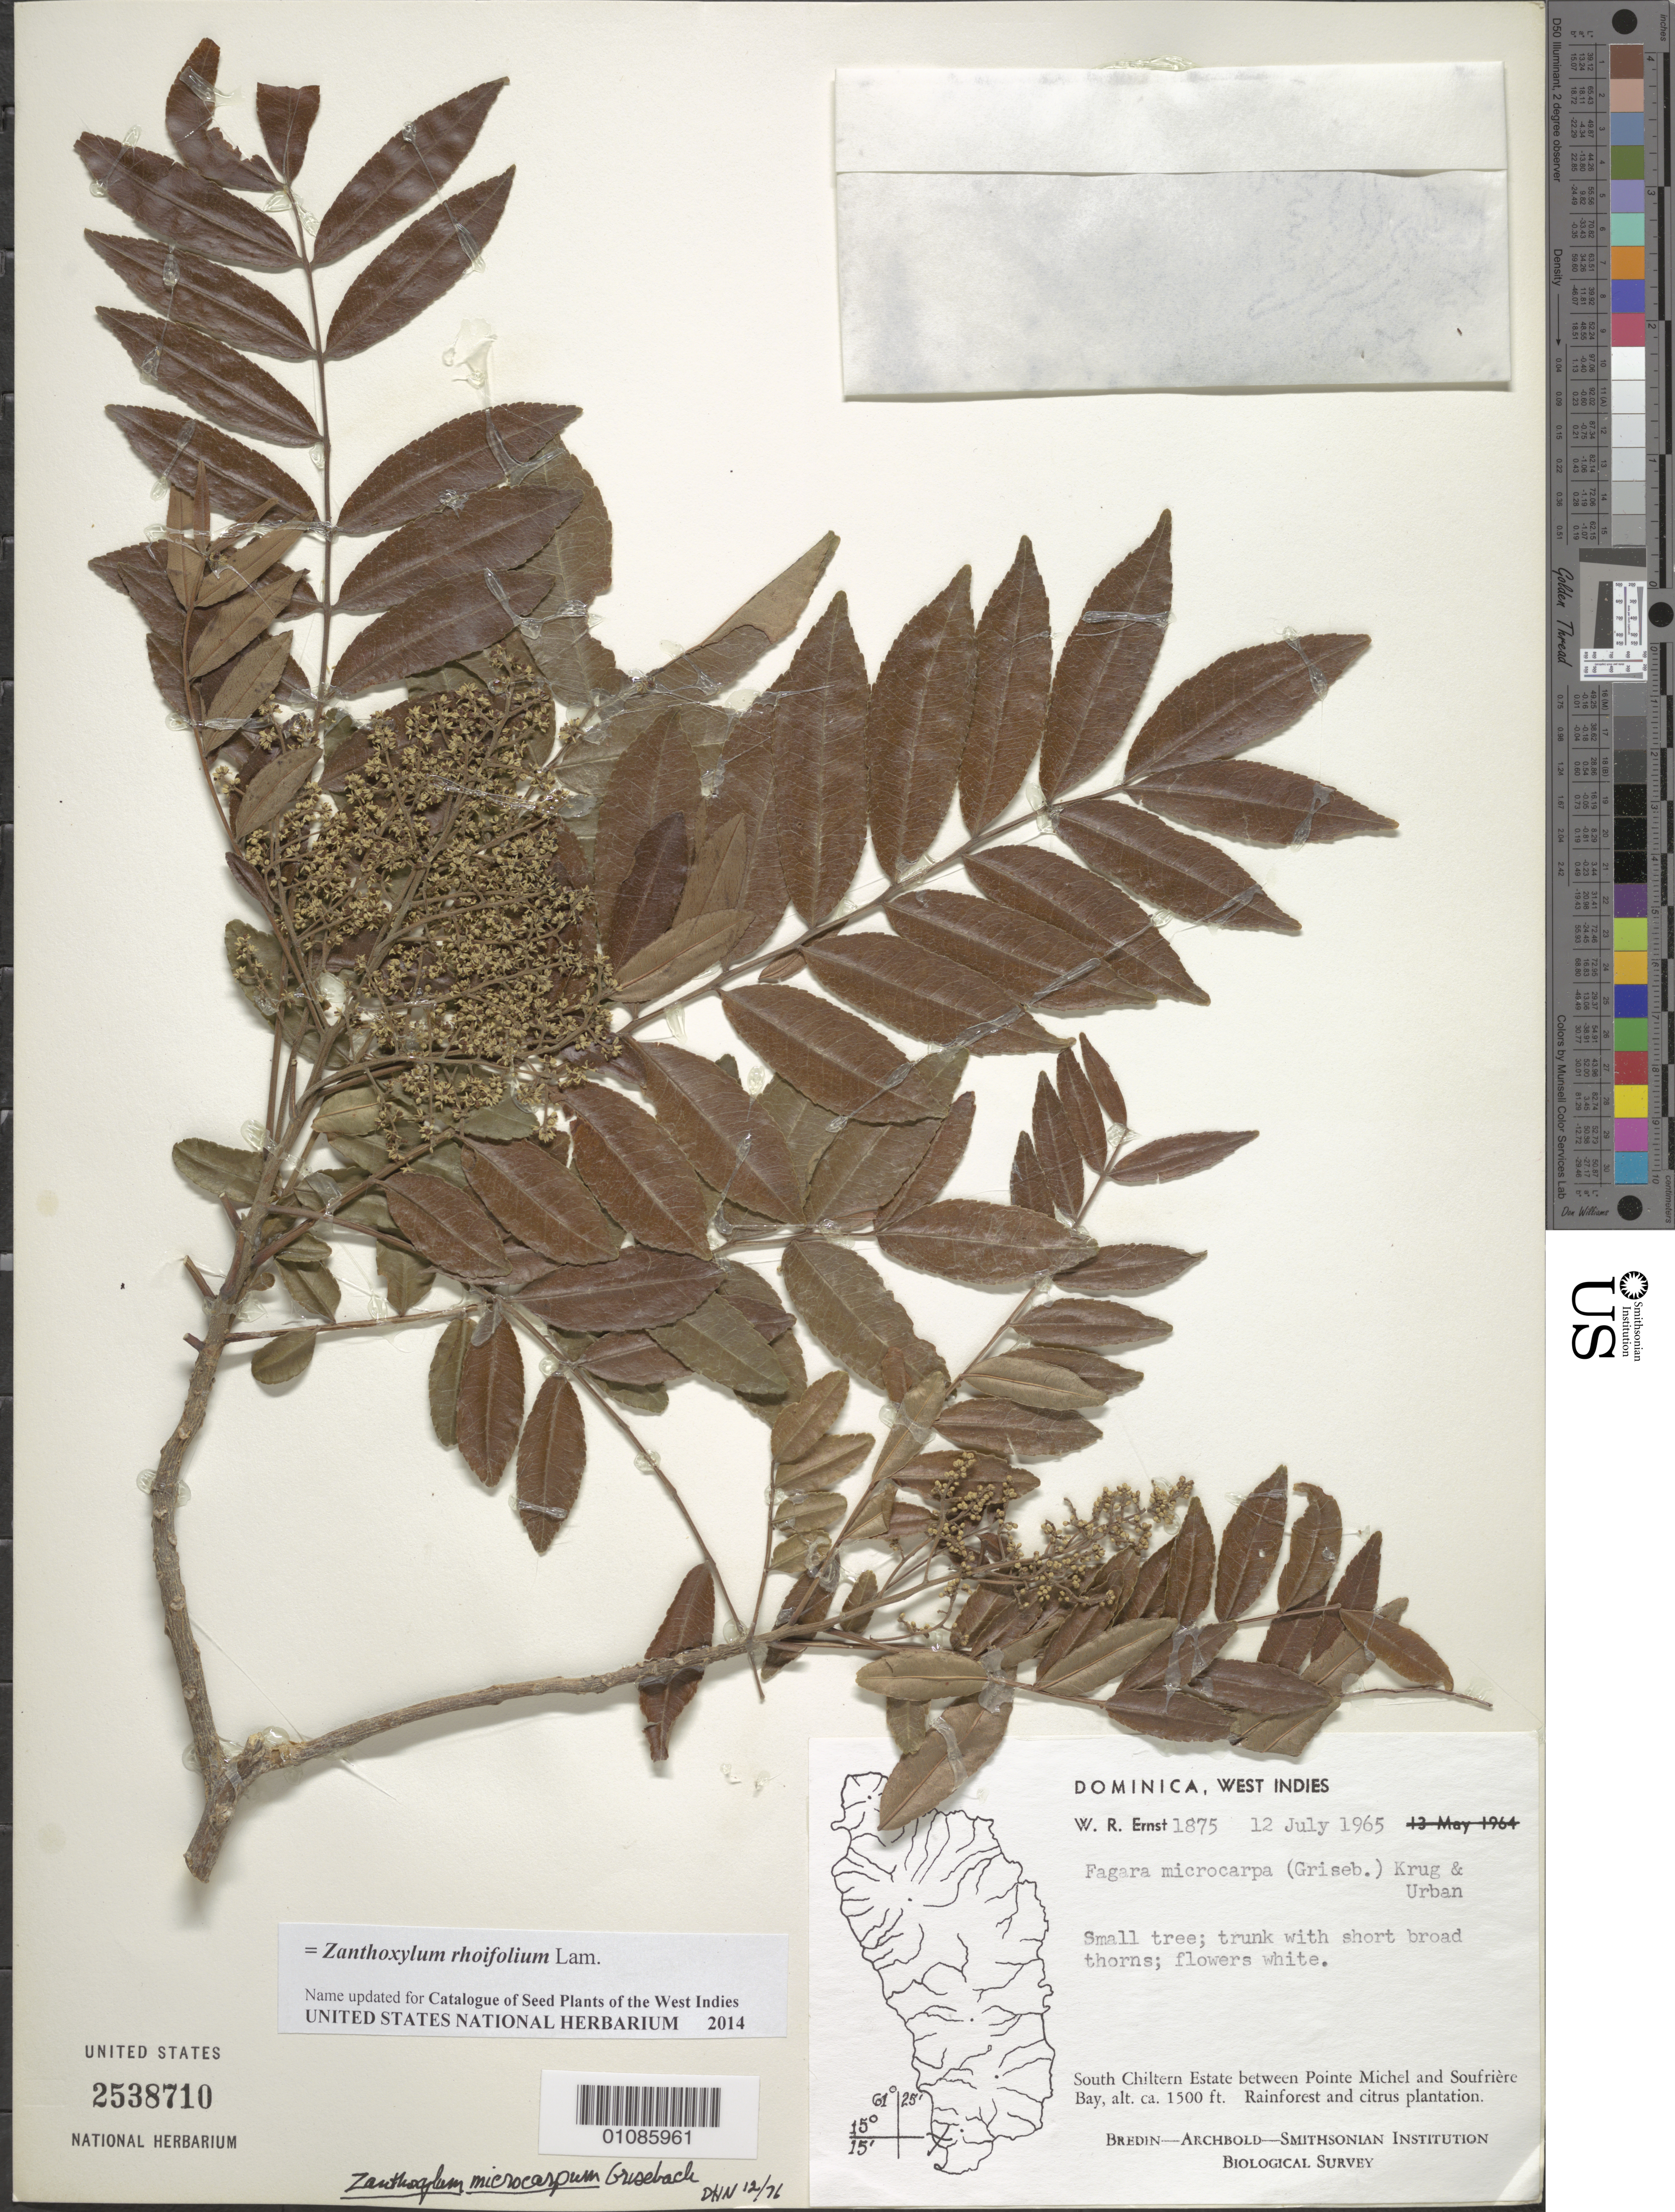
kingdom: Plantae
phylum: Tracheophyta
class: Magnoliopsida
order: Sapindales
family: Rutaceae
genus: Zanthoxylum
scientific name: Zanthoxylum rhoifolium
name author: Lam.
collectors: W. R. Ernst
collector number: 1875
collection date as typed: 12 Jul 1965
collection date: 1965-07-12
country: Dominica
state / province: St. Mark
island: Dominica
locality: S Chiltern Estate between Pointe Michel and soufriere Bay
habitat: Rainforest and citrus plantation.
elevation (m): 457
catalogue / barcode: US 2538710